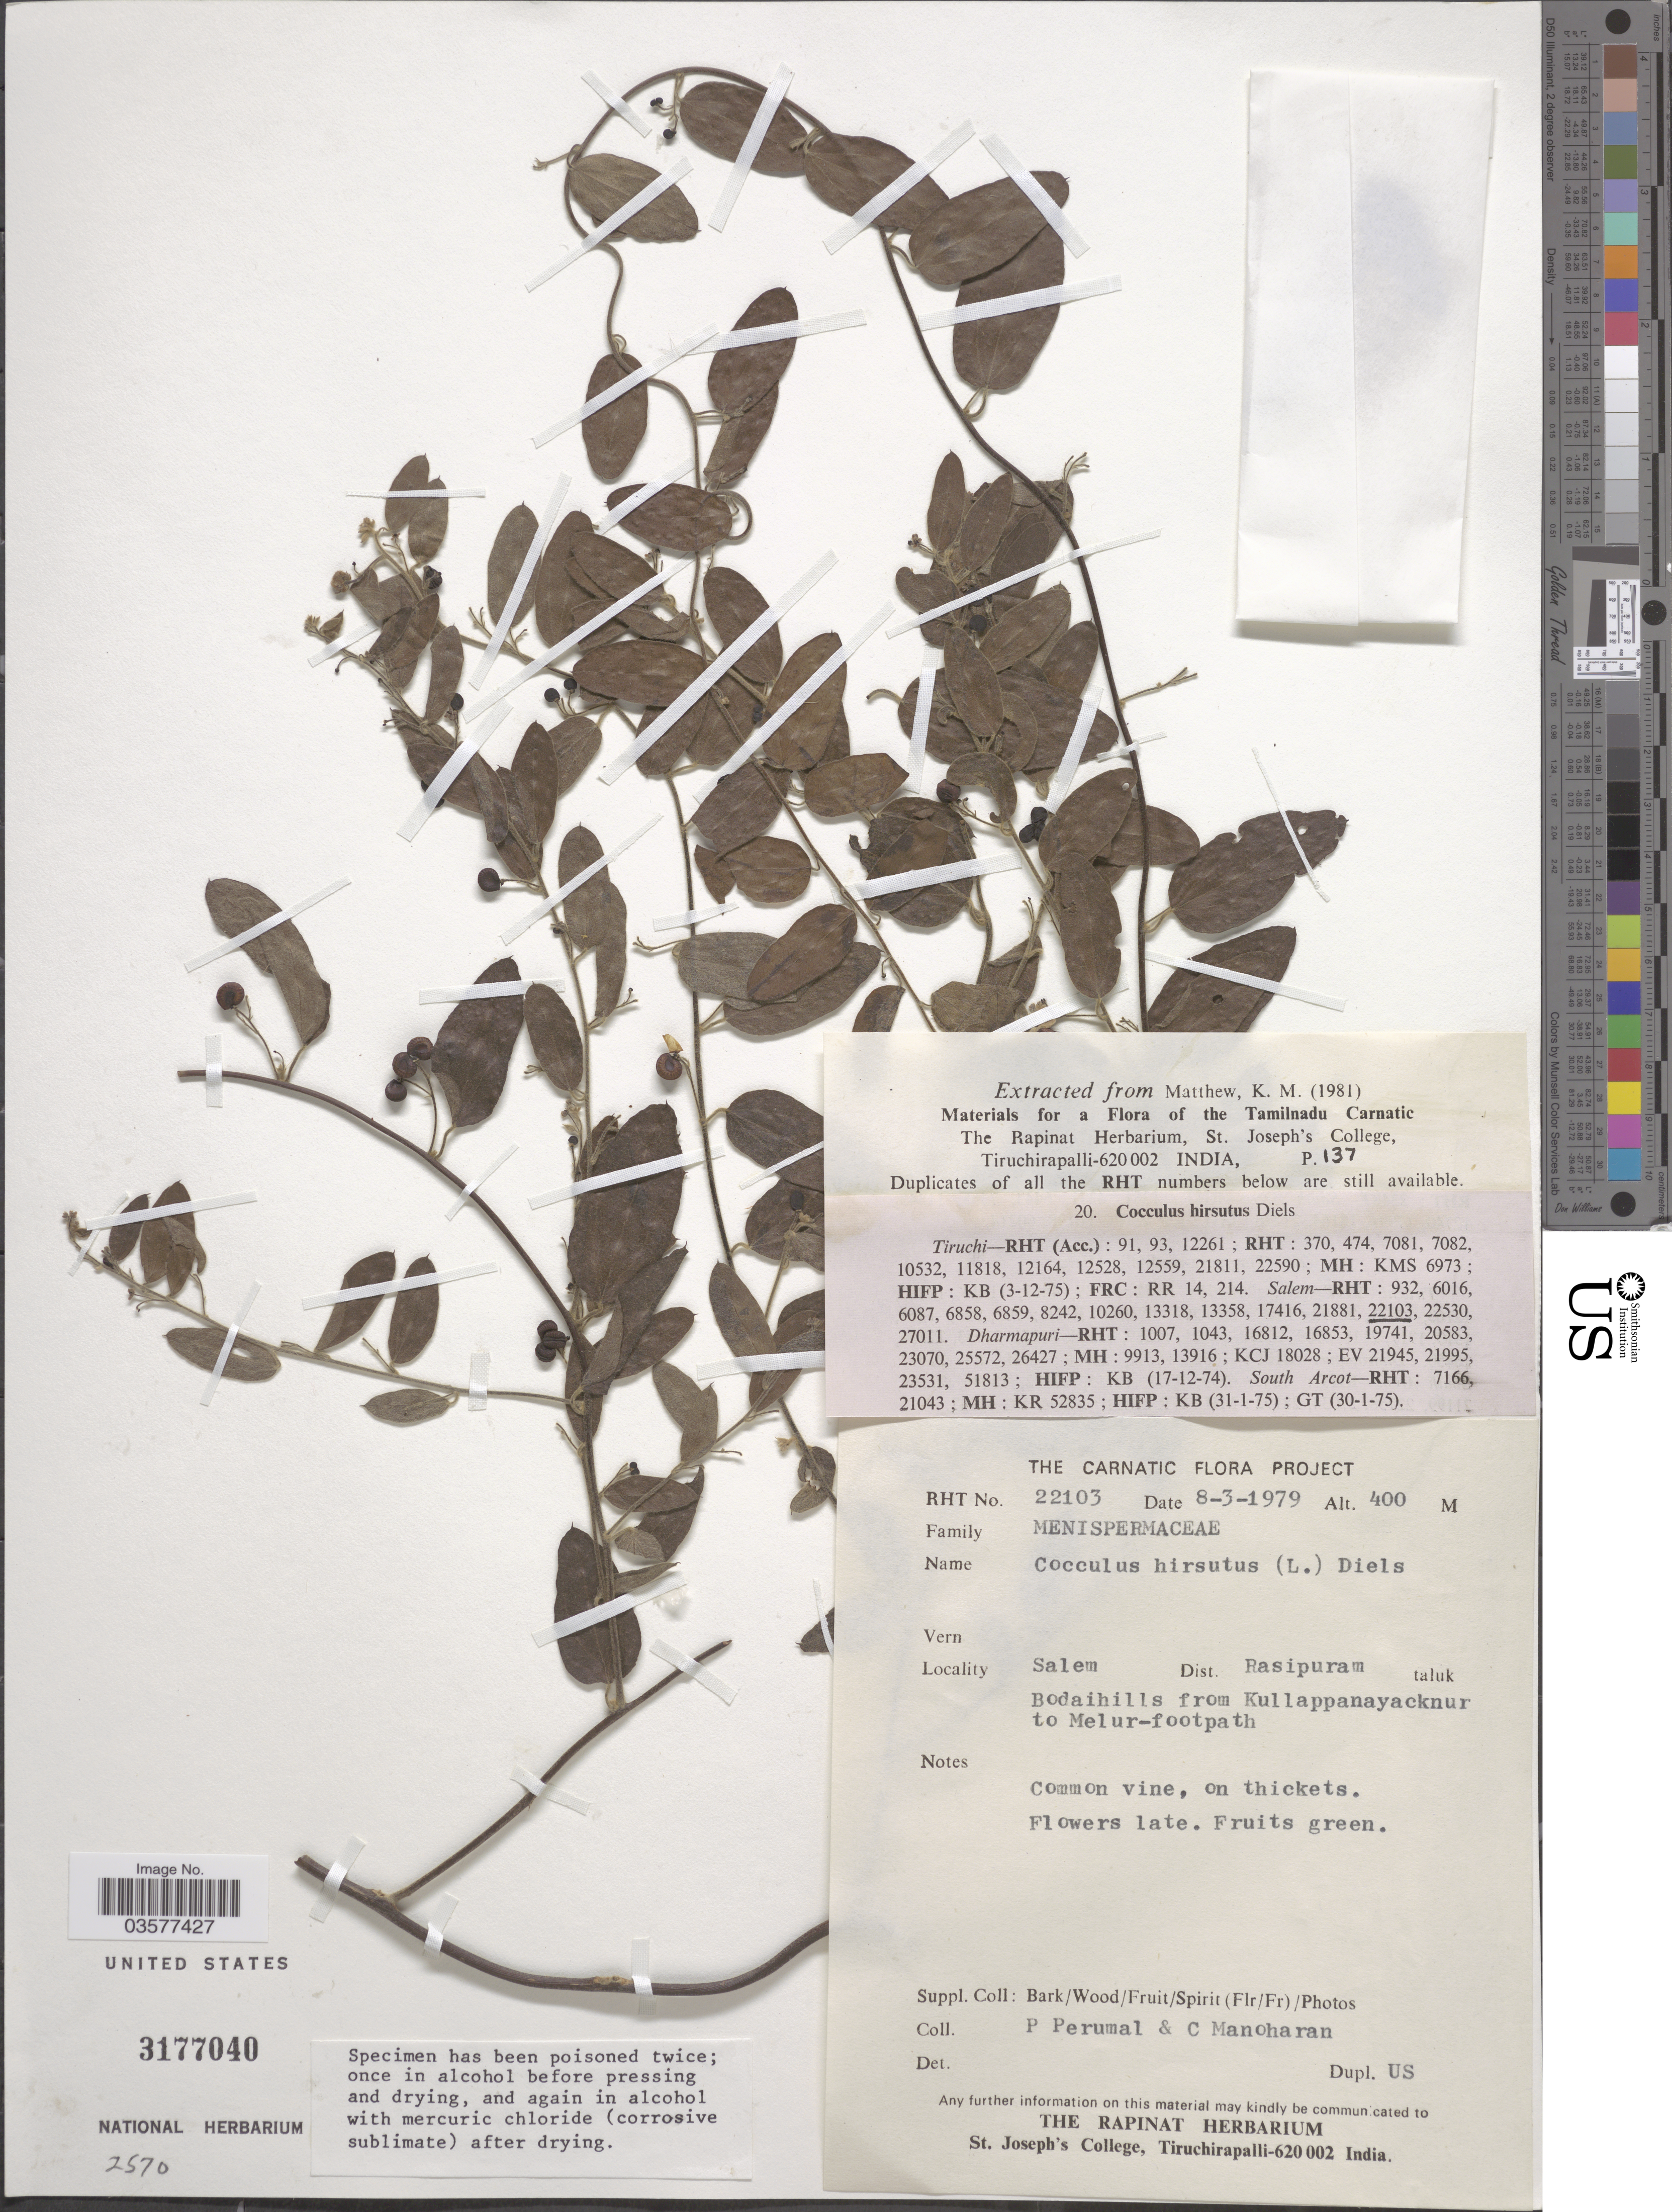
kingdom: Plantae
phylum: Tracheophyta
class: Magnoliopsida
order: Ranunculales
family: Menispermaceae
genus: Cocculus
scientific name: Cocculus hirsutus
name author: (L.) Diels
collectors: P. Perumal & C. Manoharan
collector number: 22103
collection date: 1979-03-08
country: India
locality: Salem. Dist. Rasipuram. Bodaihills from Kullappanayacknur to Melur-footpath.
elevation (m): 400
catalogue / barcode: US 3177040